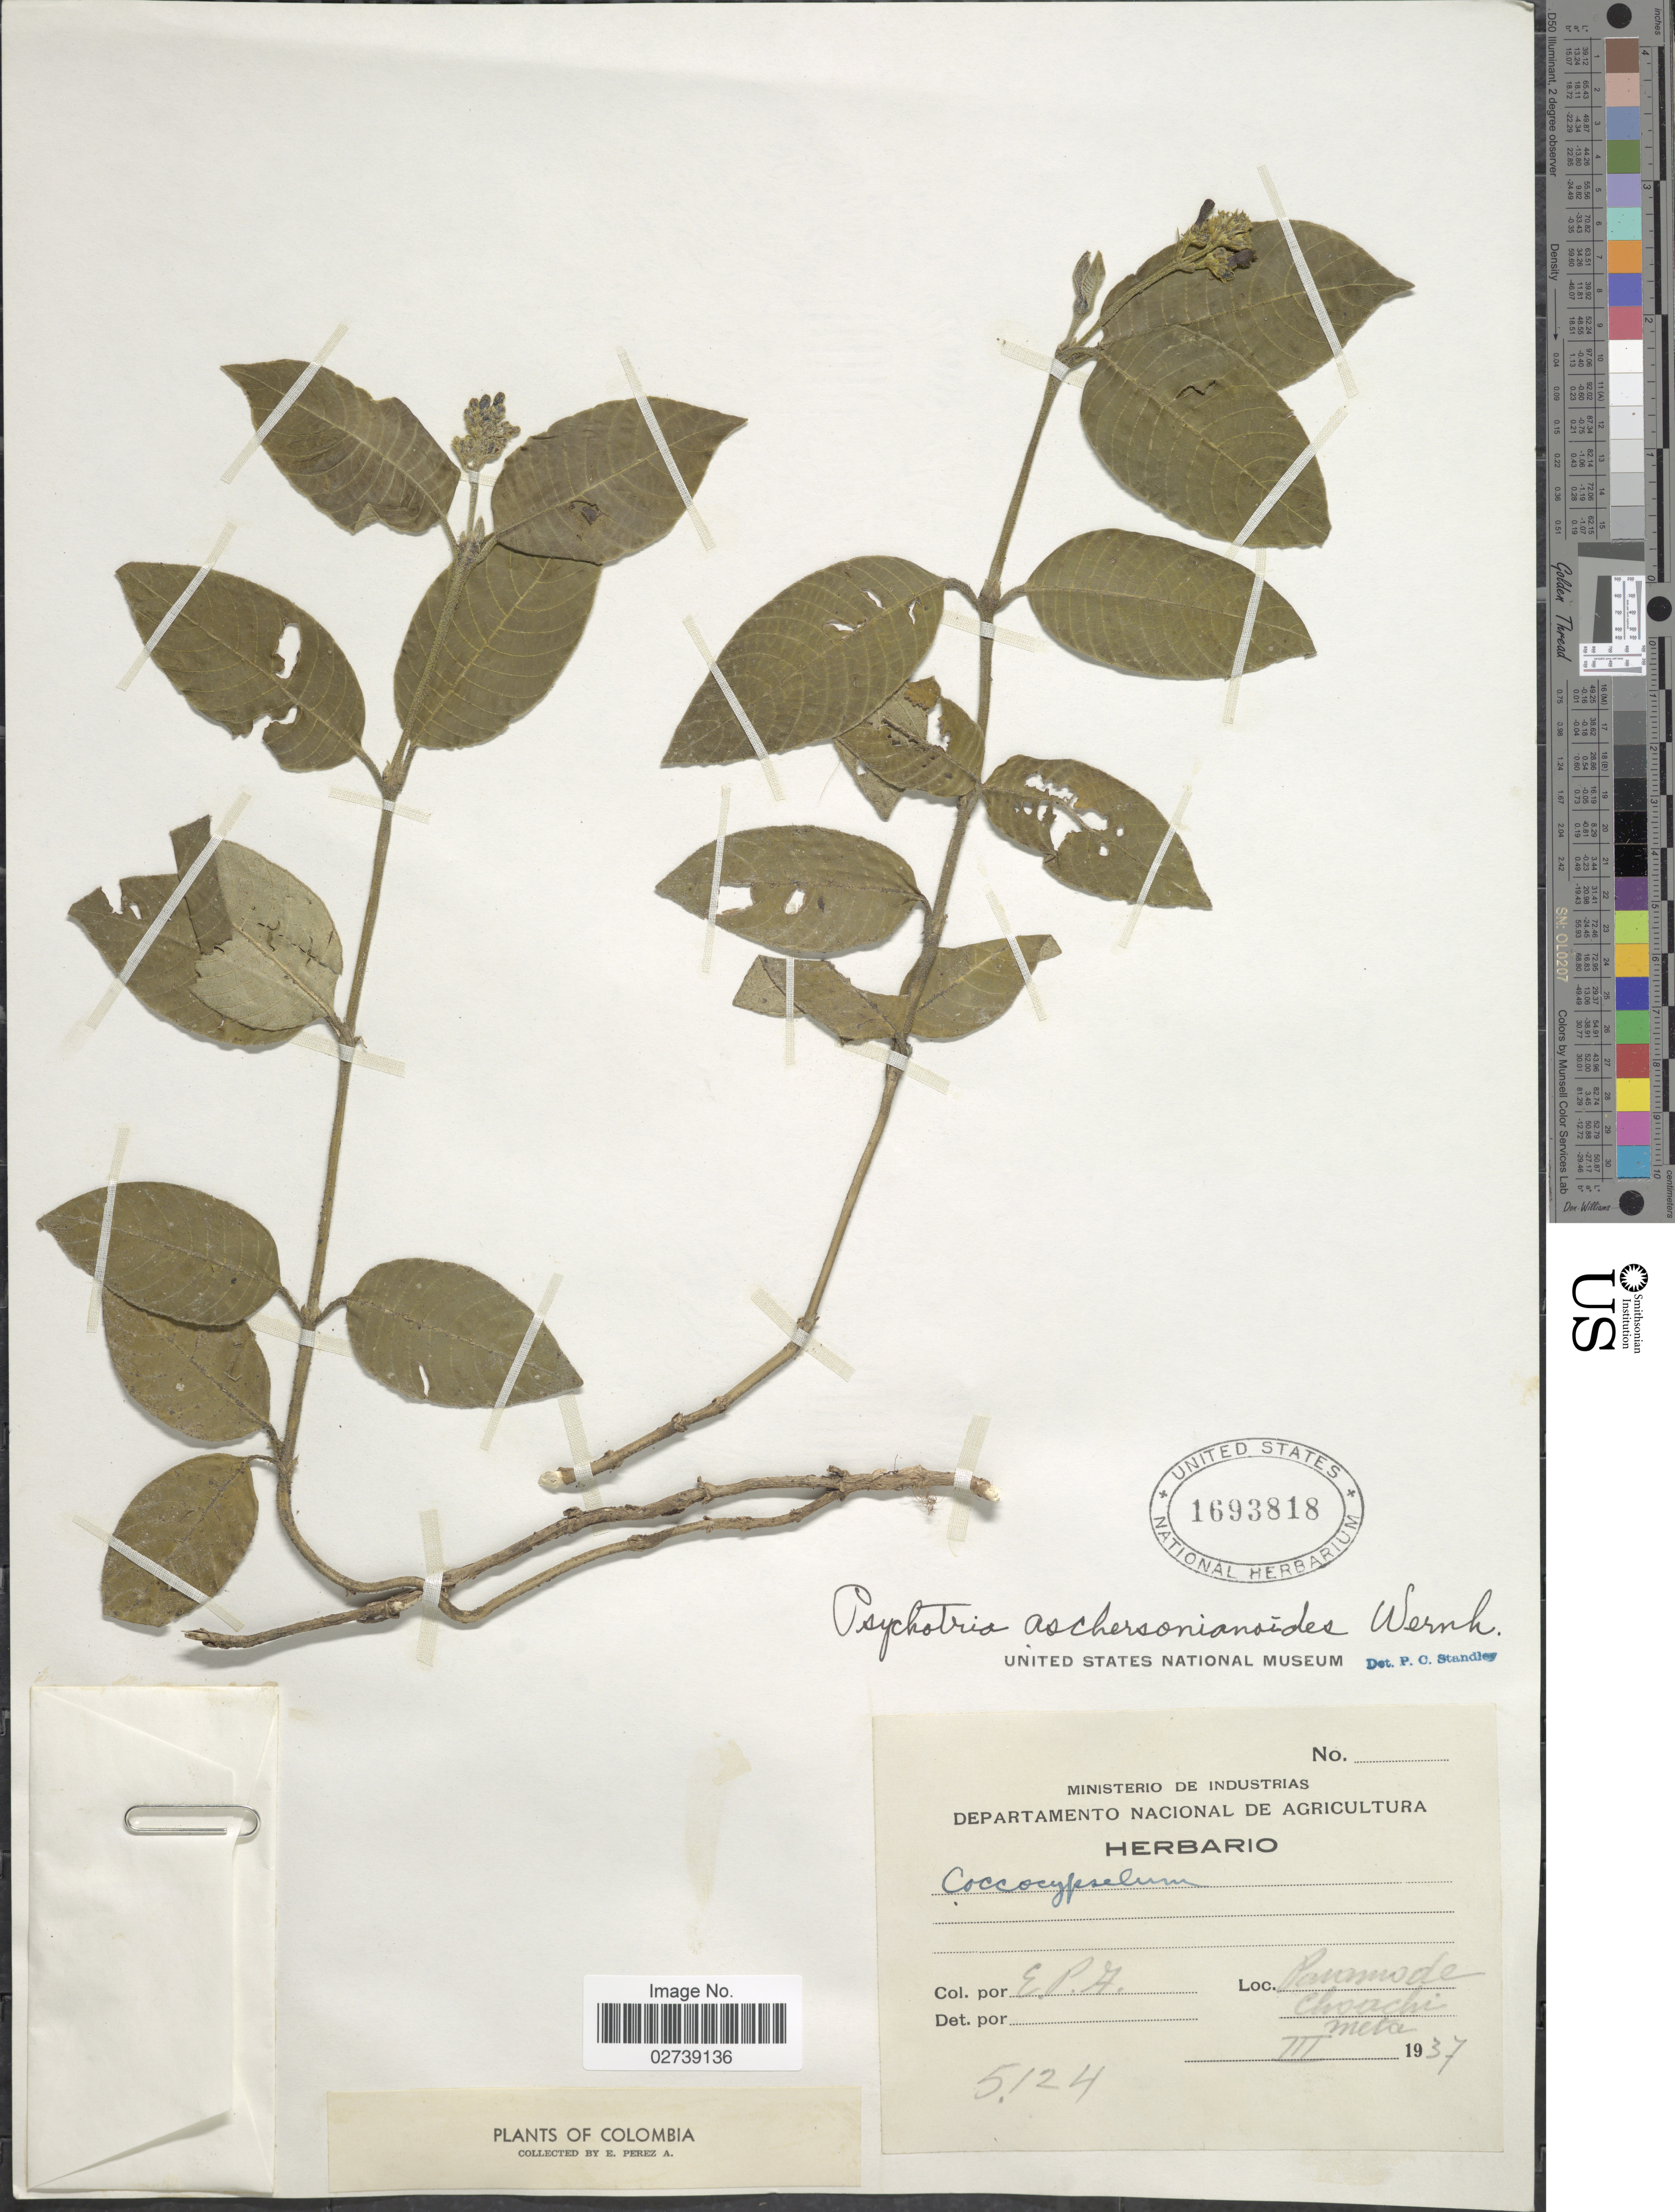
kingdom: Plantae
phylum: Tracheophyta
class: Magnoliopsida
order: Gentianales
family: Rubiaceae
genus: Palicourea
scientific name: Palicourea aschersonianoides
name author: Steyerm.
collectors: E. Pérez Arbeláez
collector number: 5124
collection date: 1937-03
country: Colombia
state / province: Meta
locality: Panmode. Choachi.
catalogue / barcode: US 1693818